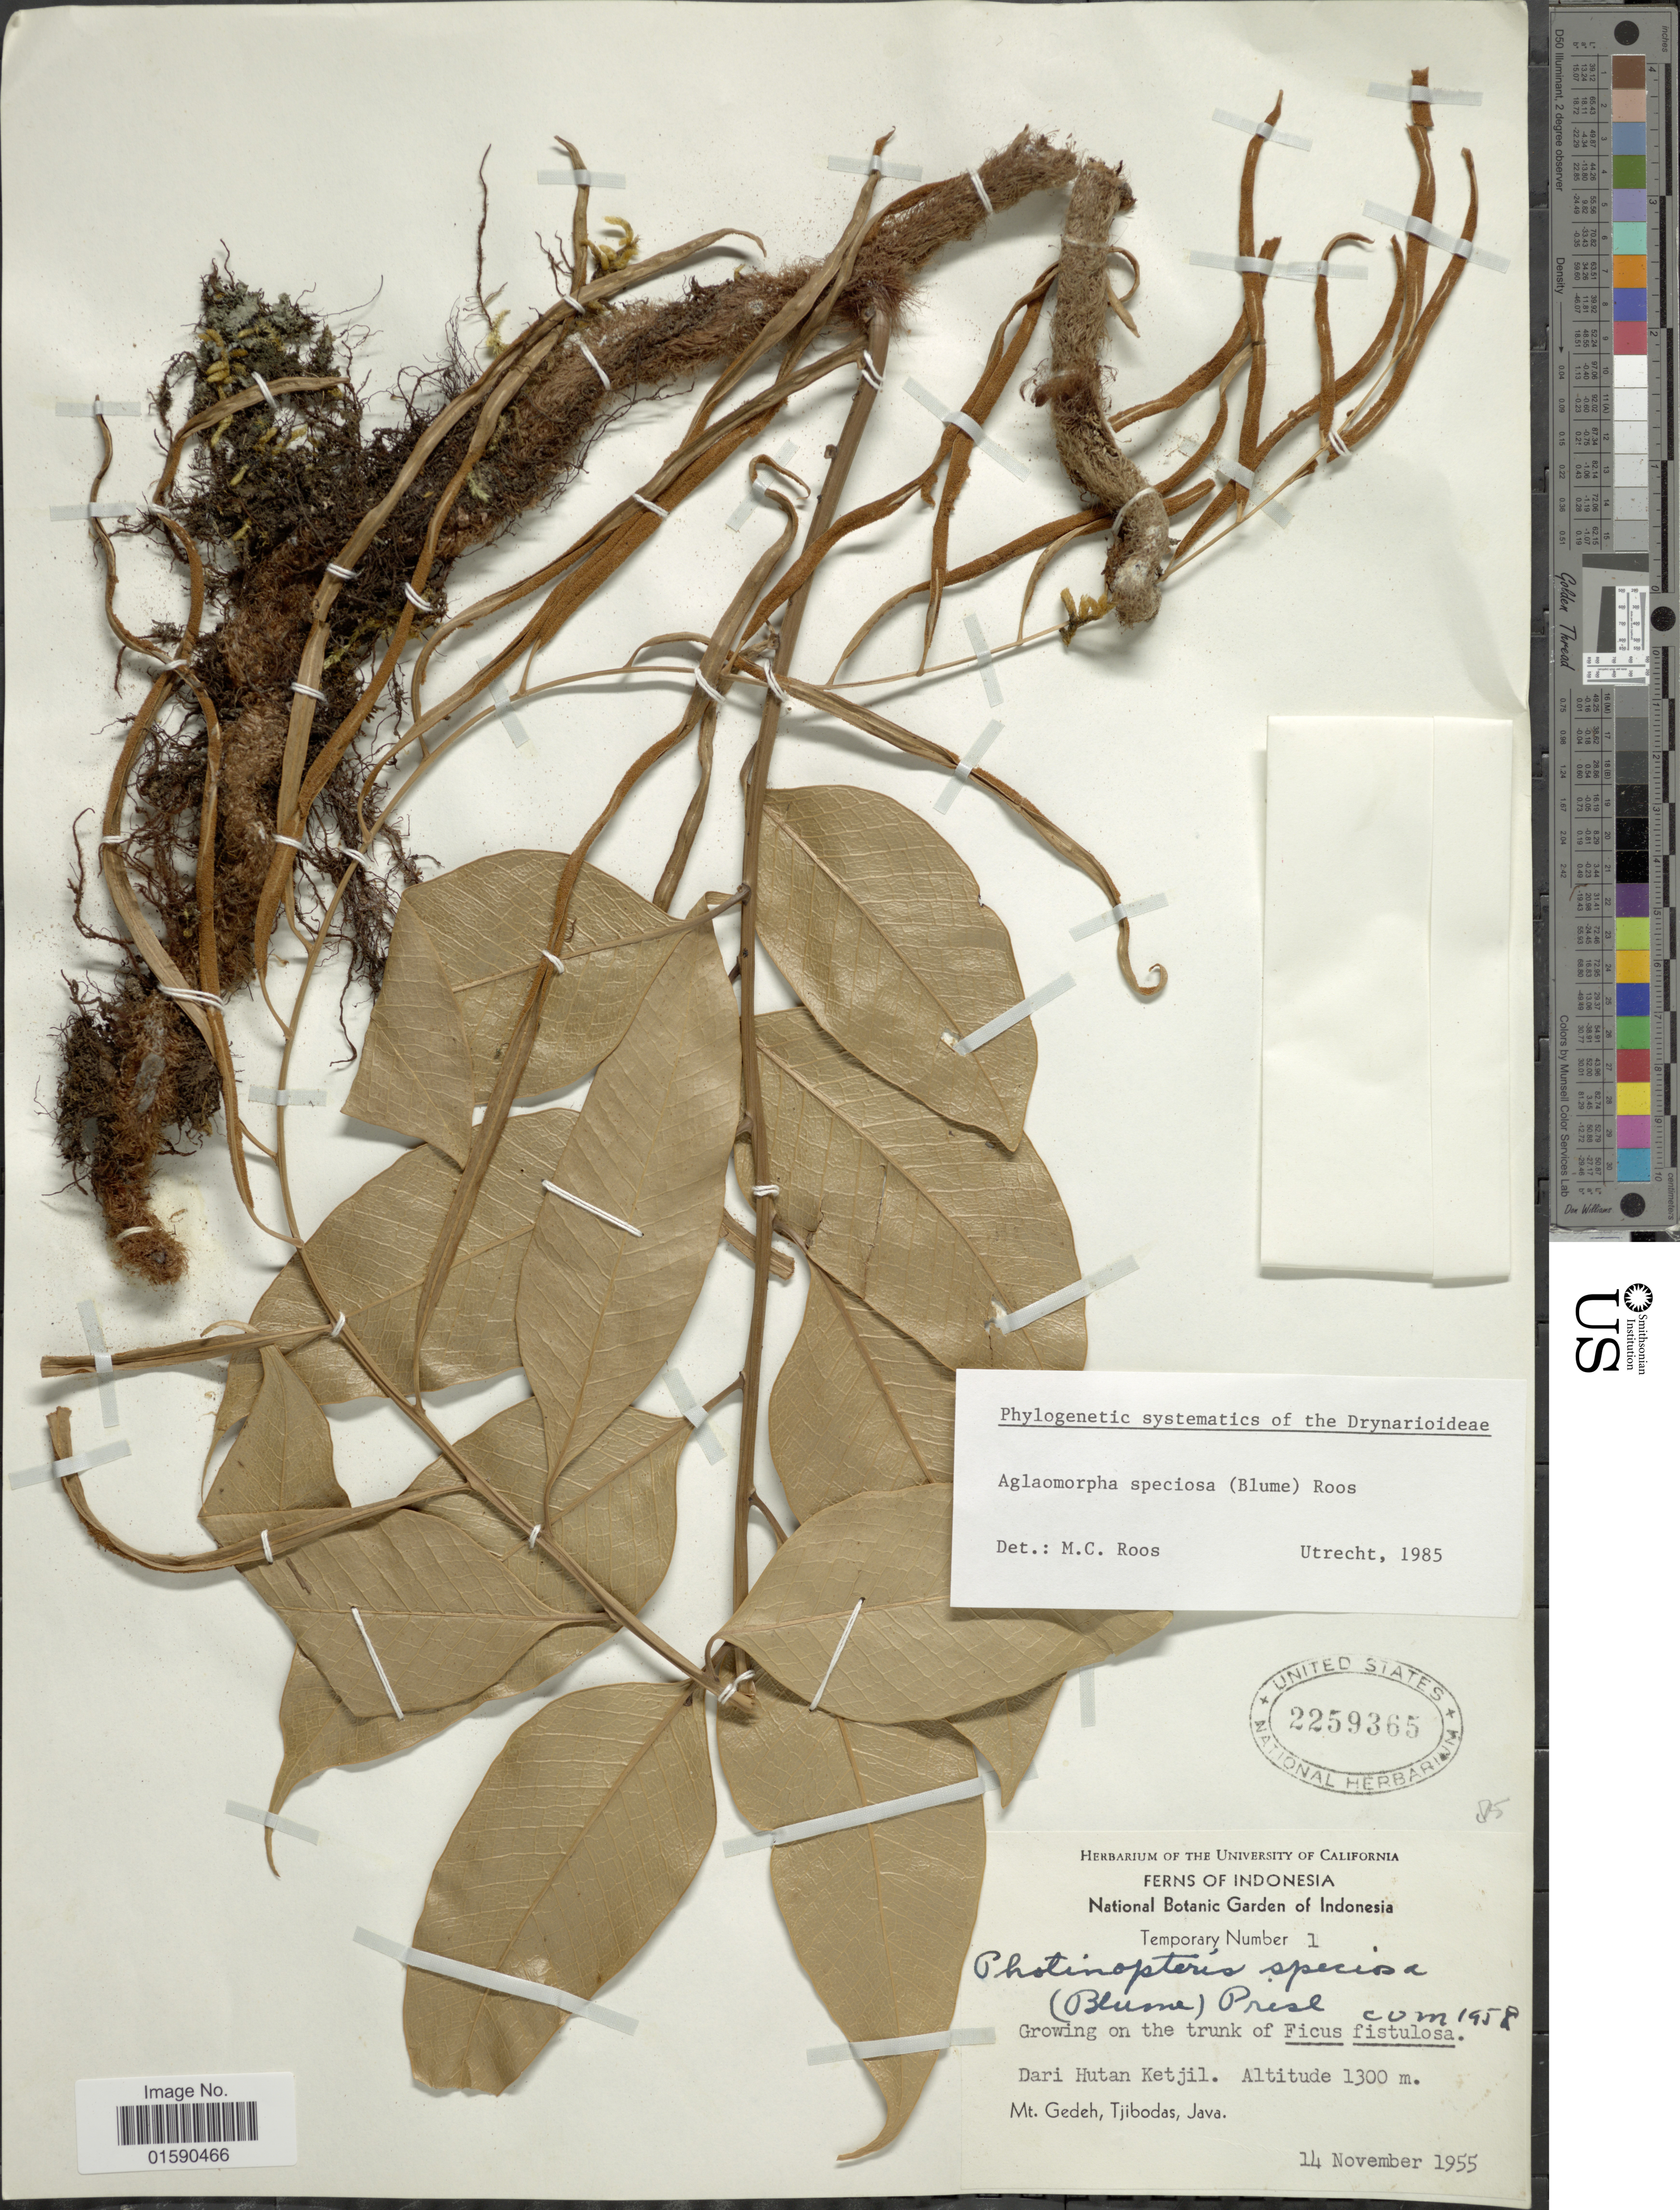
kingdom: Plantae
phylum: Tracheophyta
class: Polypodiopsida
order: Polypodiales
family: Polypodiaceae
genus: Aglaomorpha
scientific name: Aglaomorpha speciosa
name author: (Blume) M.C. Roos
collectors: National Botanic Garden of Indonesia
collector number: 1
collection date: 1955-11-14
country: Indonesia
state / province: Java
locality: Dari Hutan Ketjil, Mt. Gedeh, Tjibodas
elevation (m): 1300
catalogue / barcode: US 2259365